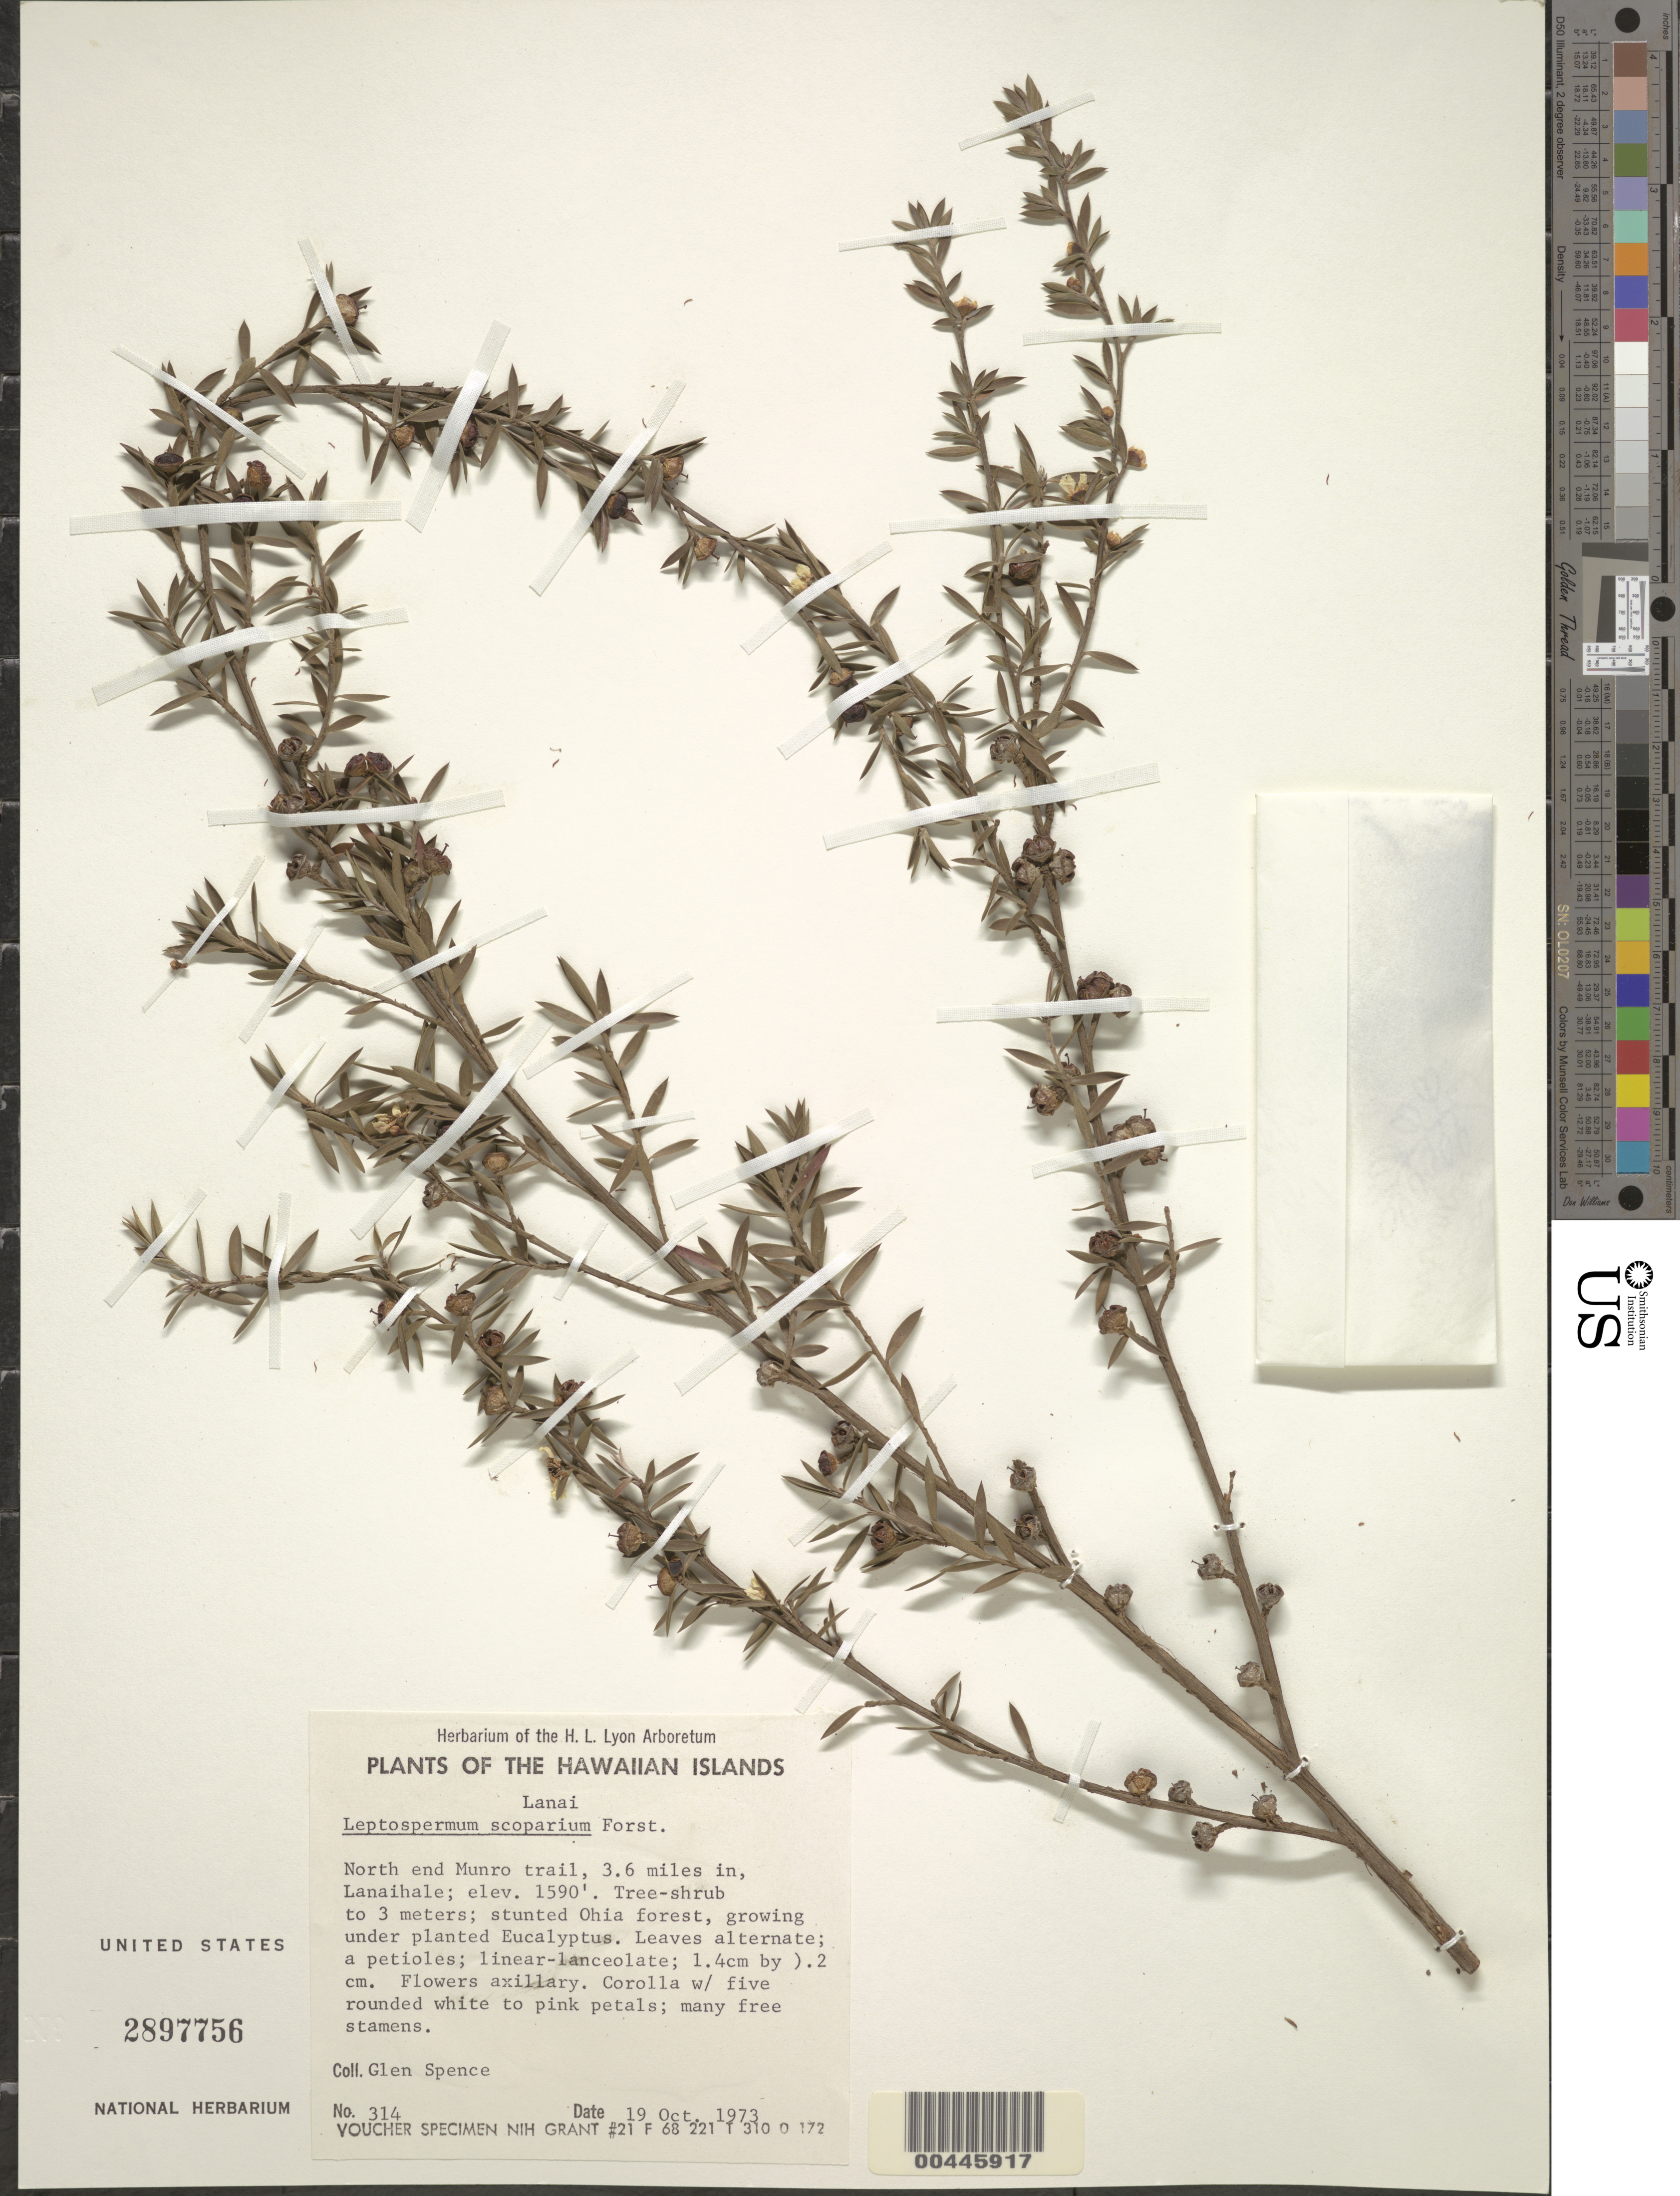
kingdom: Plantae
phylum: Tracheophyta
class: Magnoliopsida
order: Myrtales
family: Myrtaceae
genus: Leptospermum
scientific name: Leptospermum scoparium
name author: J.R. Forst. & G. Forst.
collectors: G. Spence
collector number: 314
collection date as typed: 19 Oct 1973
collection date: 1973-10-19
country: United States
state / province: Hawaii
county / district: Maui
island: Lana'i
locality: North end Munro Trail, 3.6 mi in, Lanaihale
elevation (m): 485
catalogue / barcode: US 2897756